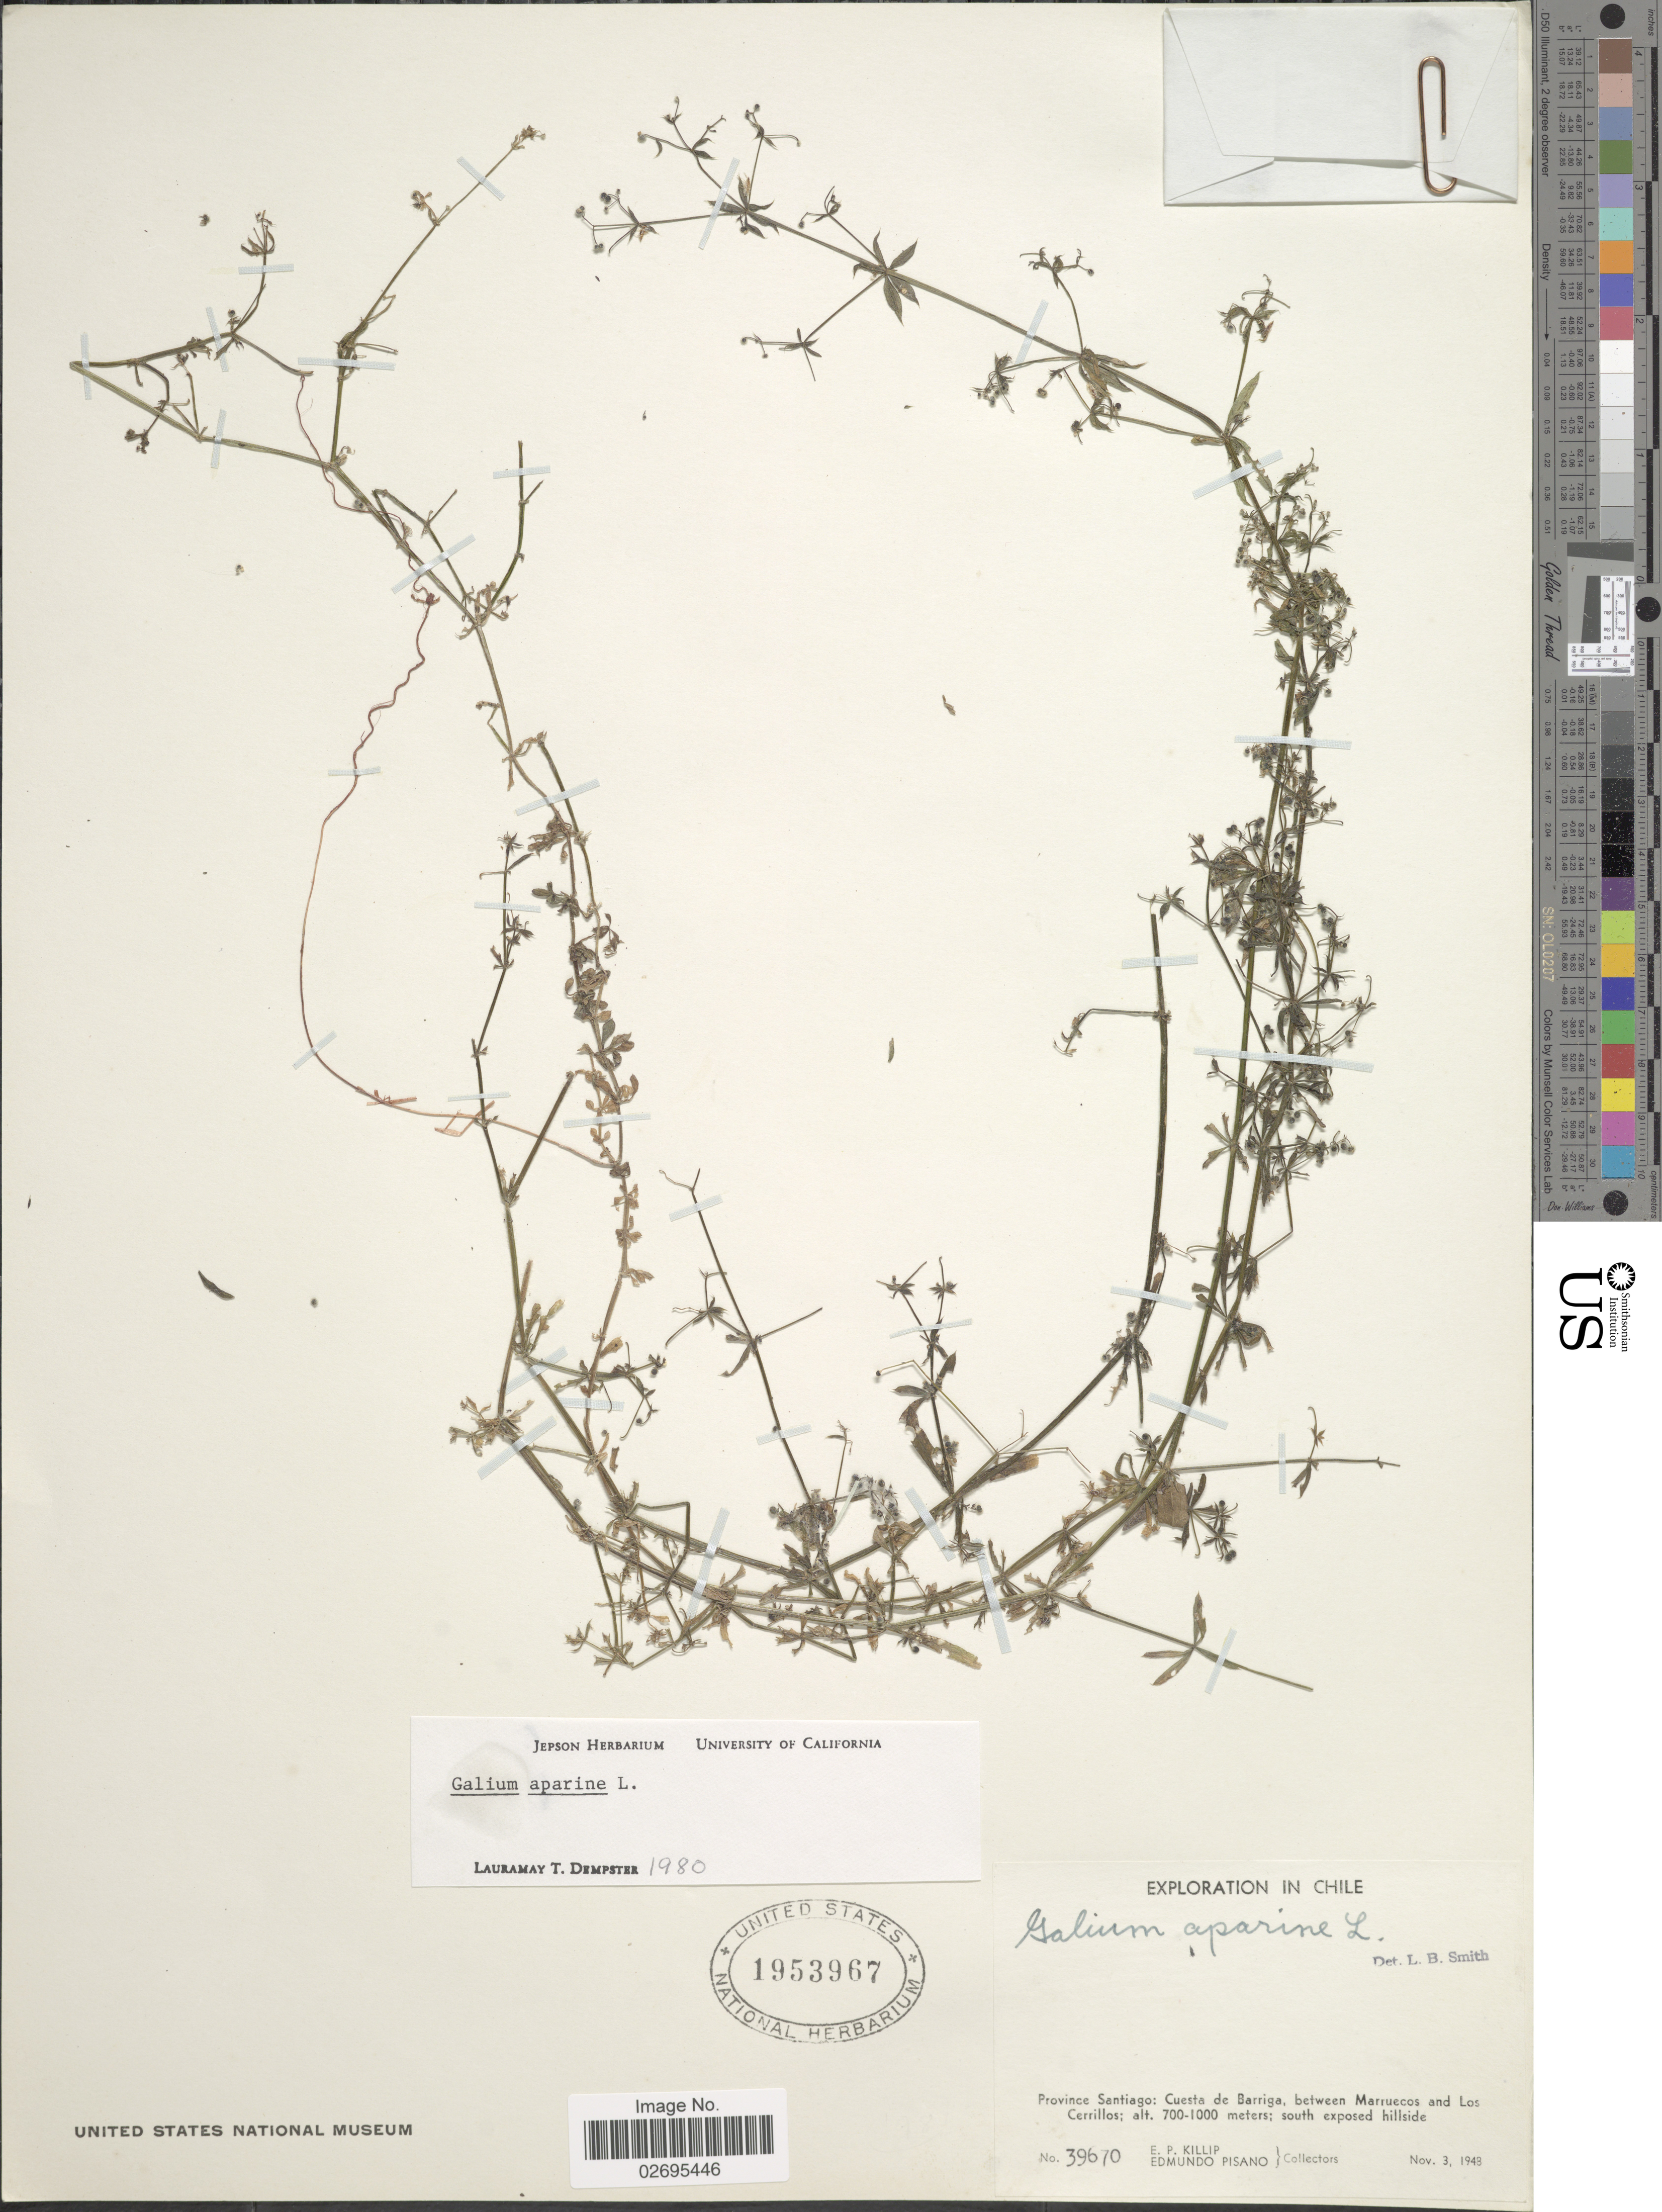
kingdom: Plantae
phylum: Tracheophyta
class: Magnoliopsida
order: Gentianales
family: Rubiaceae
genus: Galium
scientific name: Galium aparine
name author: L.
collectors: E. P. Killip & E. Pisano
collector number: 39670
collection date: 1948-11-03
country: Chile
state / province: Región Metropolitana (RM)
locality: Province Santiago: Cuesta de Barriga, between Marruecos and Los Cerrillos; south exposed hillside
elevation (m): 700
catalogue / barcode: US 1953967